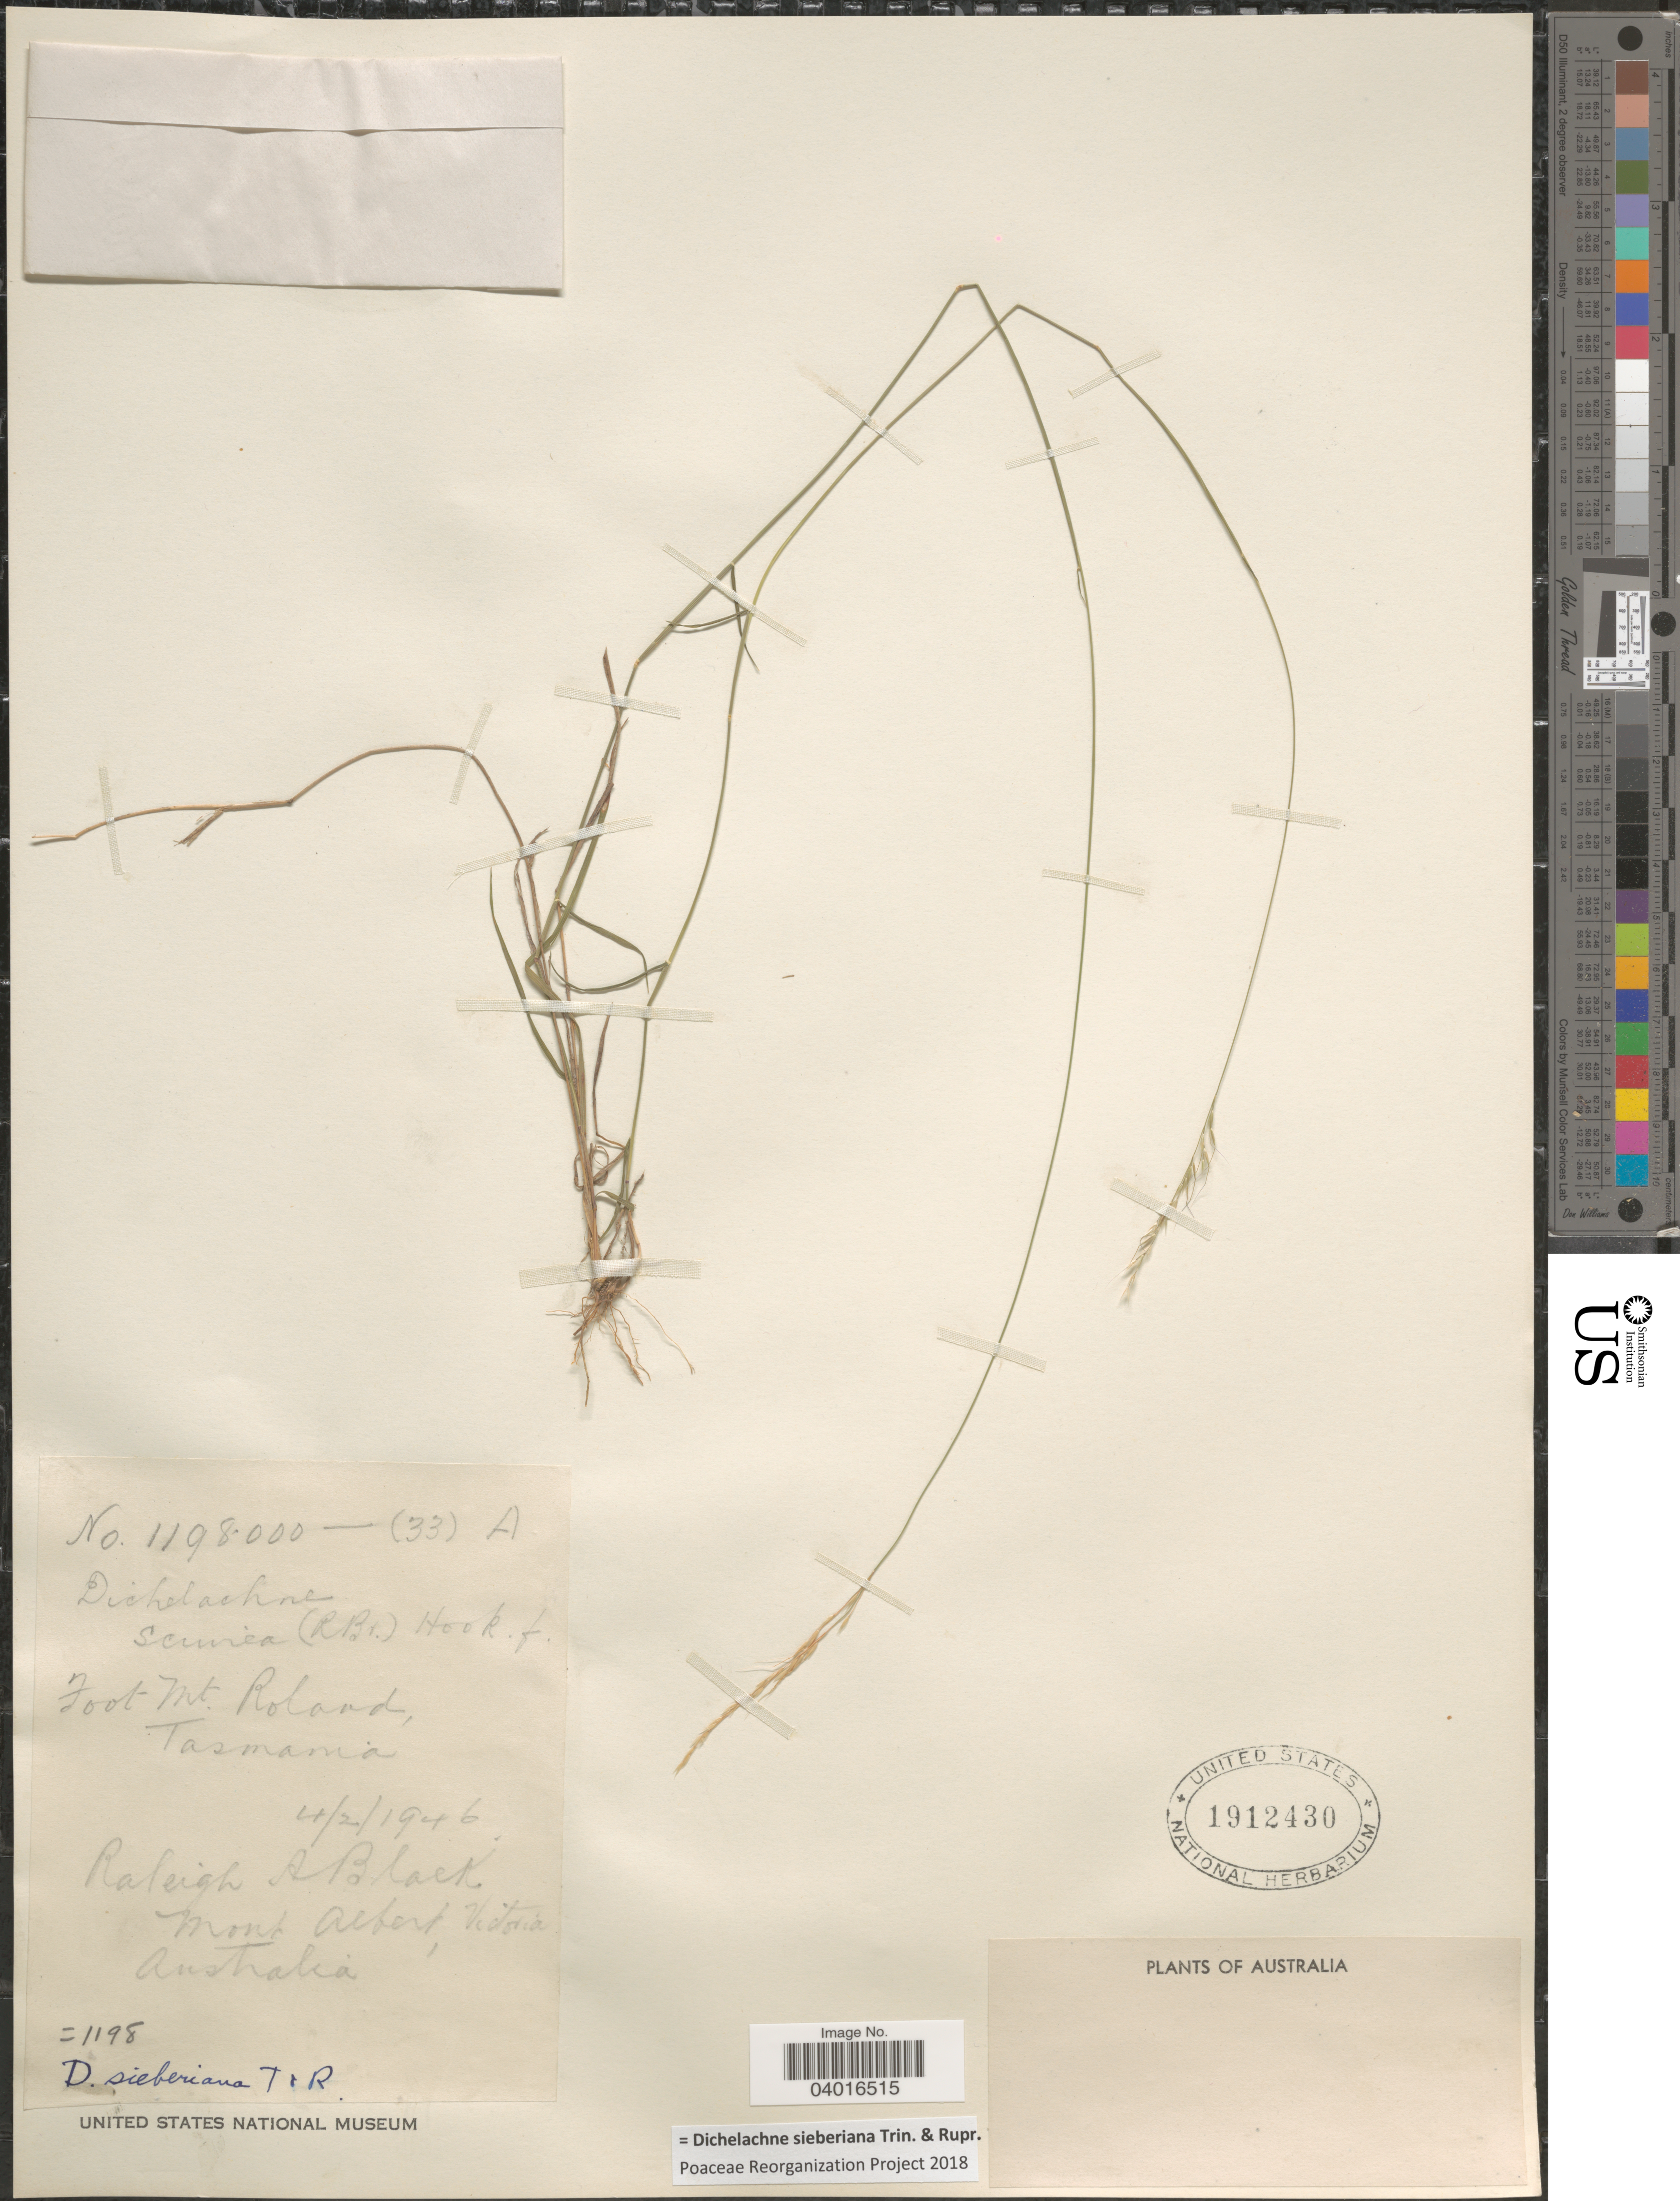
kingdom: Plantae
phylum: Tracheophyta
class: Liliopsida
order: Poales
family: Poaceae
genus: Dichelachne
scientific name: Dichelachne sieberiana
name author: Trin. & Rupr.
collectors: R. A. Black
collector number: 1198.000/(33)A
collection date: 1946-02-04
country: Australia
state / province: Tasmania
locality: Foot Mt. Roland.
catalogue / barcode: US 1912430